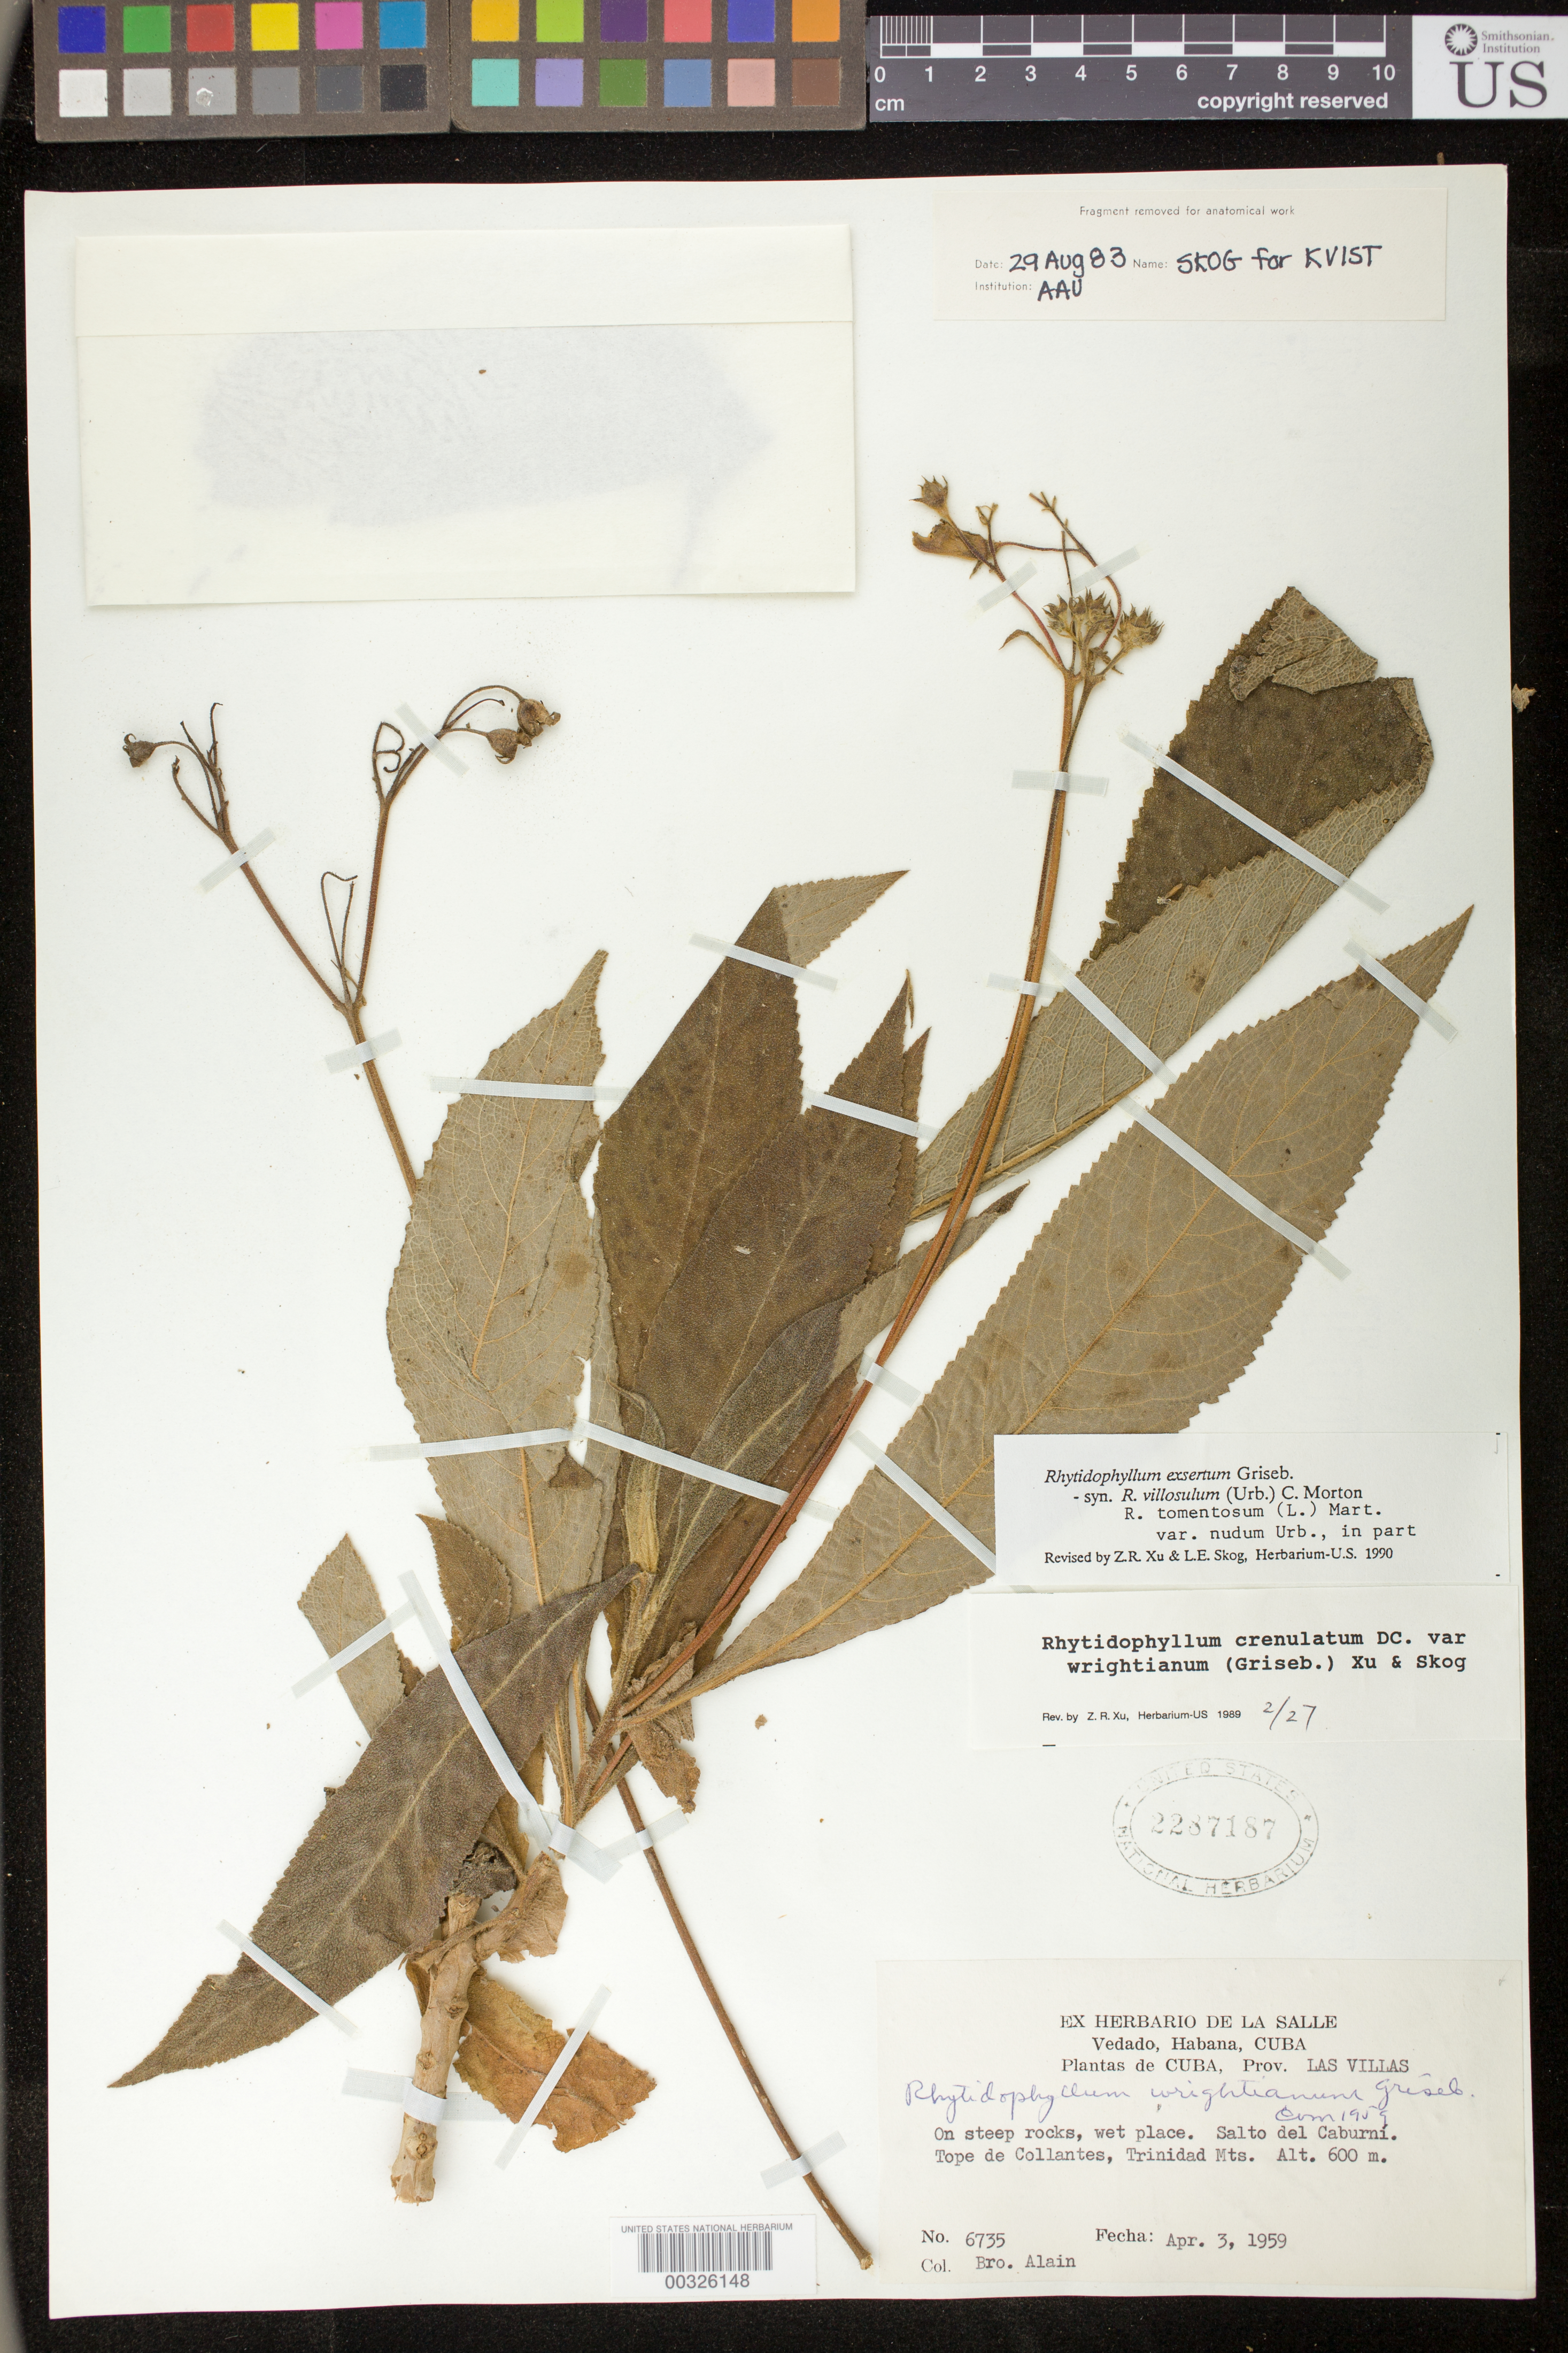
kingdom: Plantae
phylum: Tracheophyta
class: Magnoliopsida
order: Lamiales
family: Gesneriaceae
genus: Rhytidophyllum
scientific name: Rhytidophyllum exsertum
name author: Griseb.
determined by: Skog, Laurence E.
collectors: A. H. Liogier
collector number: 6735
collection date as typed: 03 Apr 1959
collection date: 1959-04-03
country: Cuba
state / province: Las Villas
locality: Salto del Caburní, Tope de Collantes, Trinidad Mts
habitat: On steep rocks, wet place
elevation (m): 600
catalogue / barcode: US 2287187